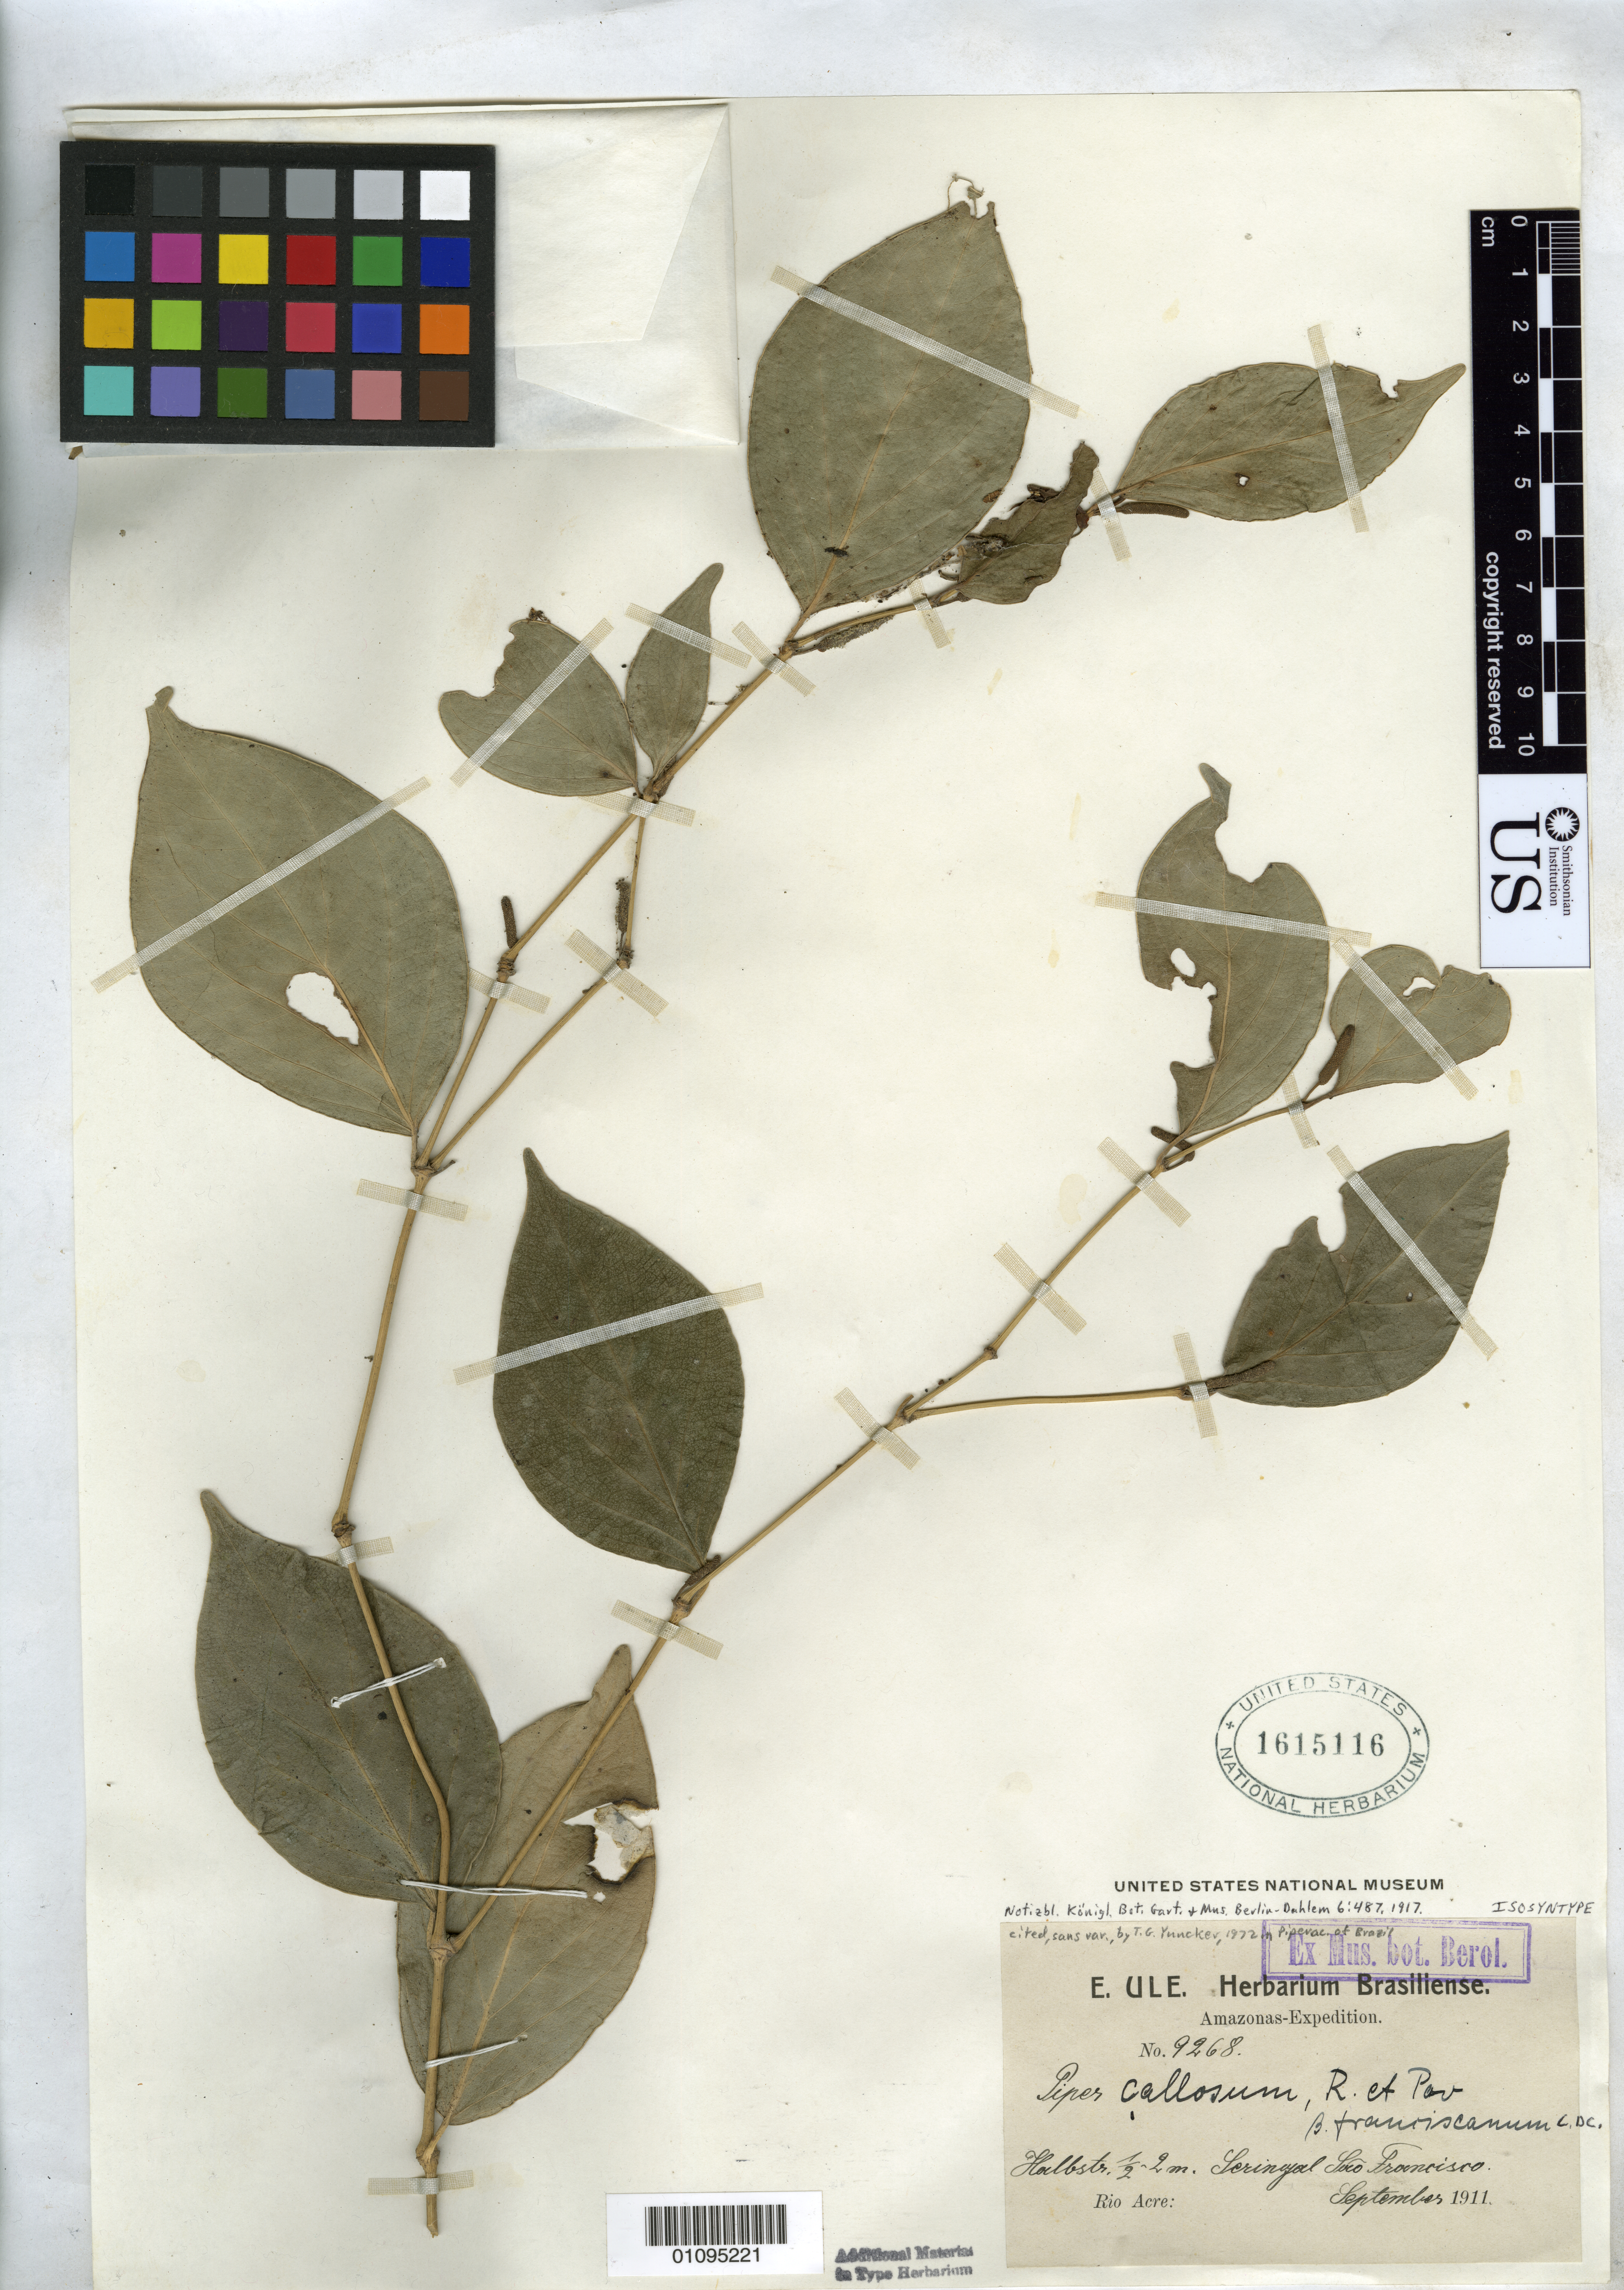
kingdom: Plantae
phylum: Tracheophyta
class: Magnoliopsida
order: Piperales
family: Piperaceae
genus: Piper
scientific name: Piper callosum var. franciscoanum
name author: C. DC.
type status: Isosyntype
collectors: E. H. Ule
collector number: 9268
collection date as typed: Sep 1911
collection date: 1911-09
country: Brazil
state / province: Amazonas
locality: Rio Acre, Seringal Sao Francisco.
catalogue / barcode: US 1615116